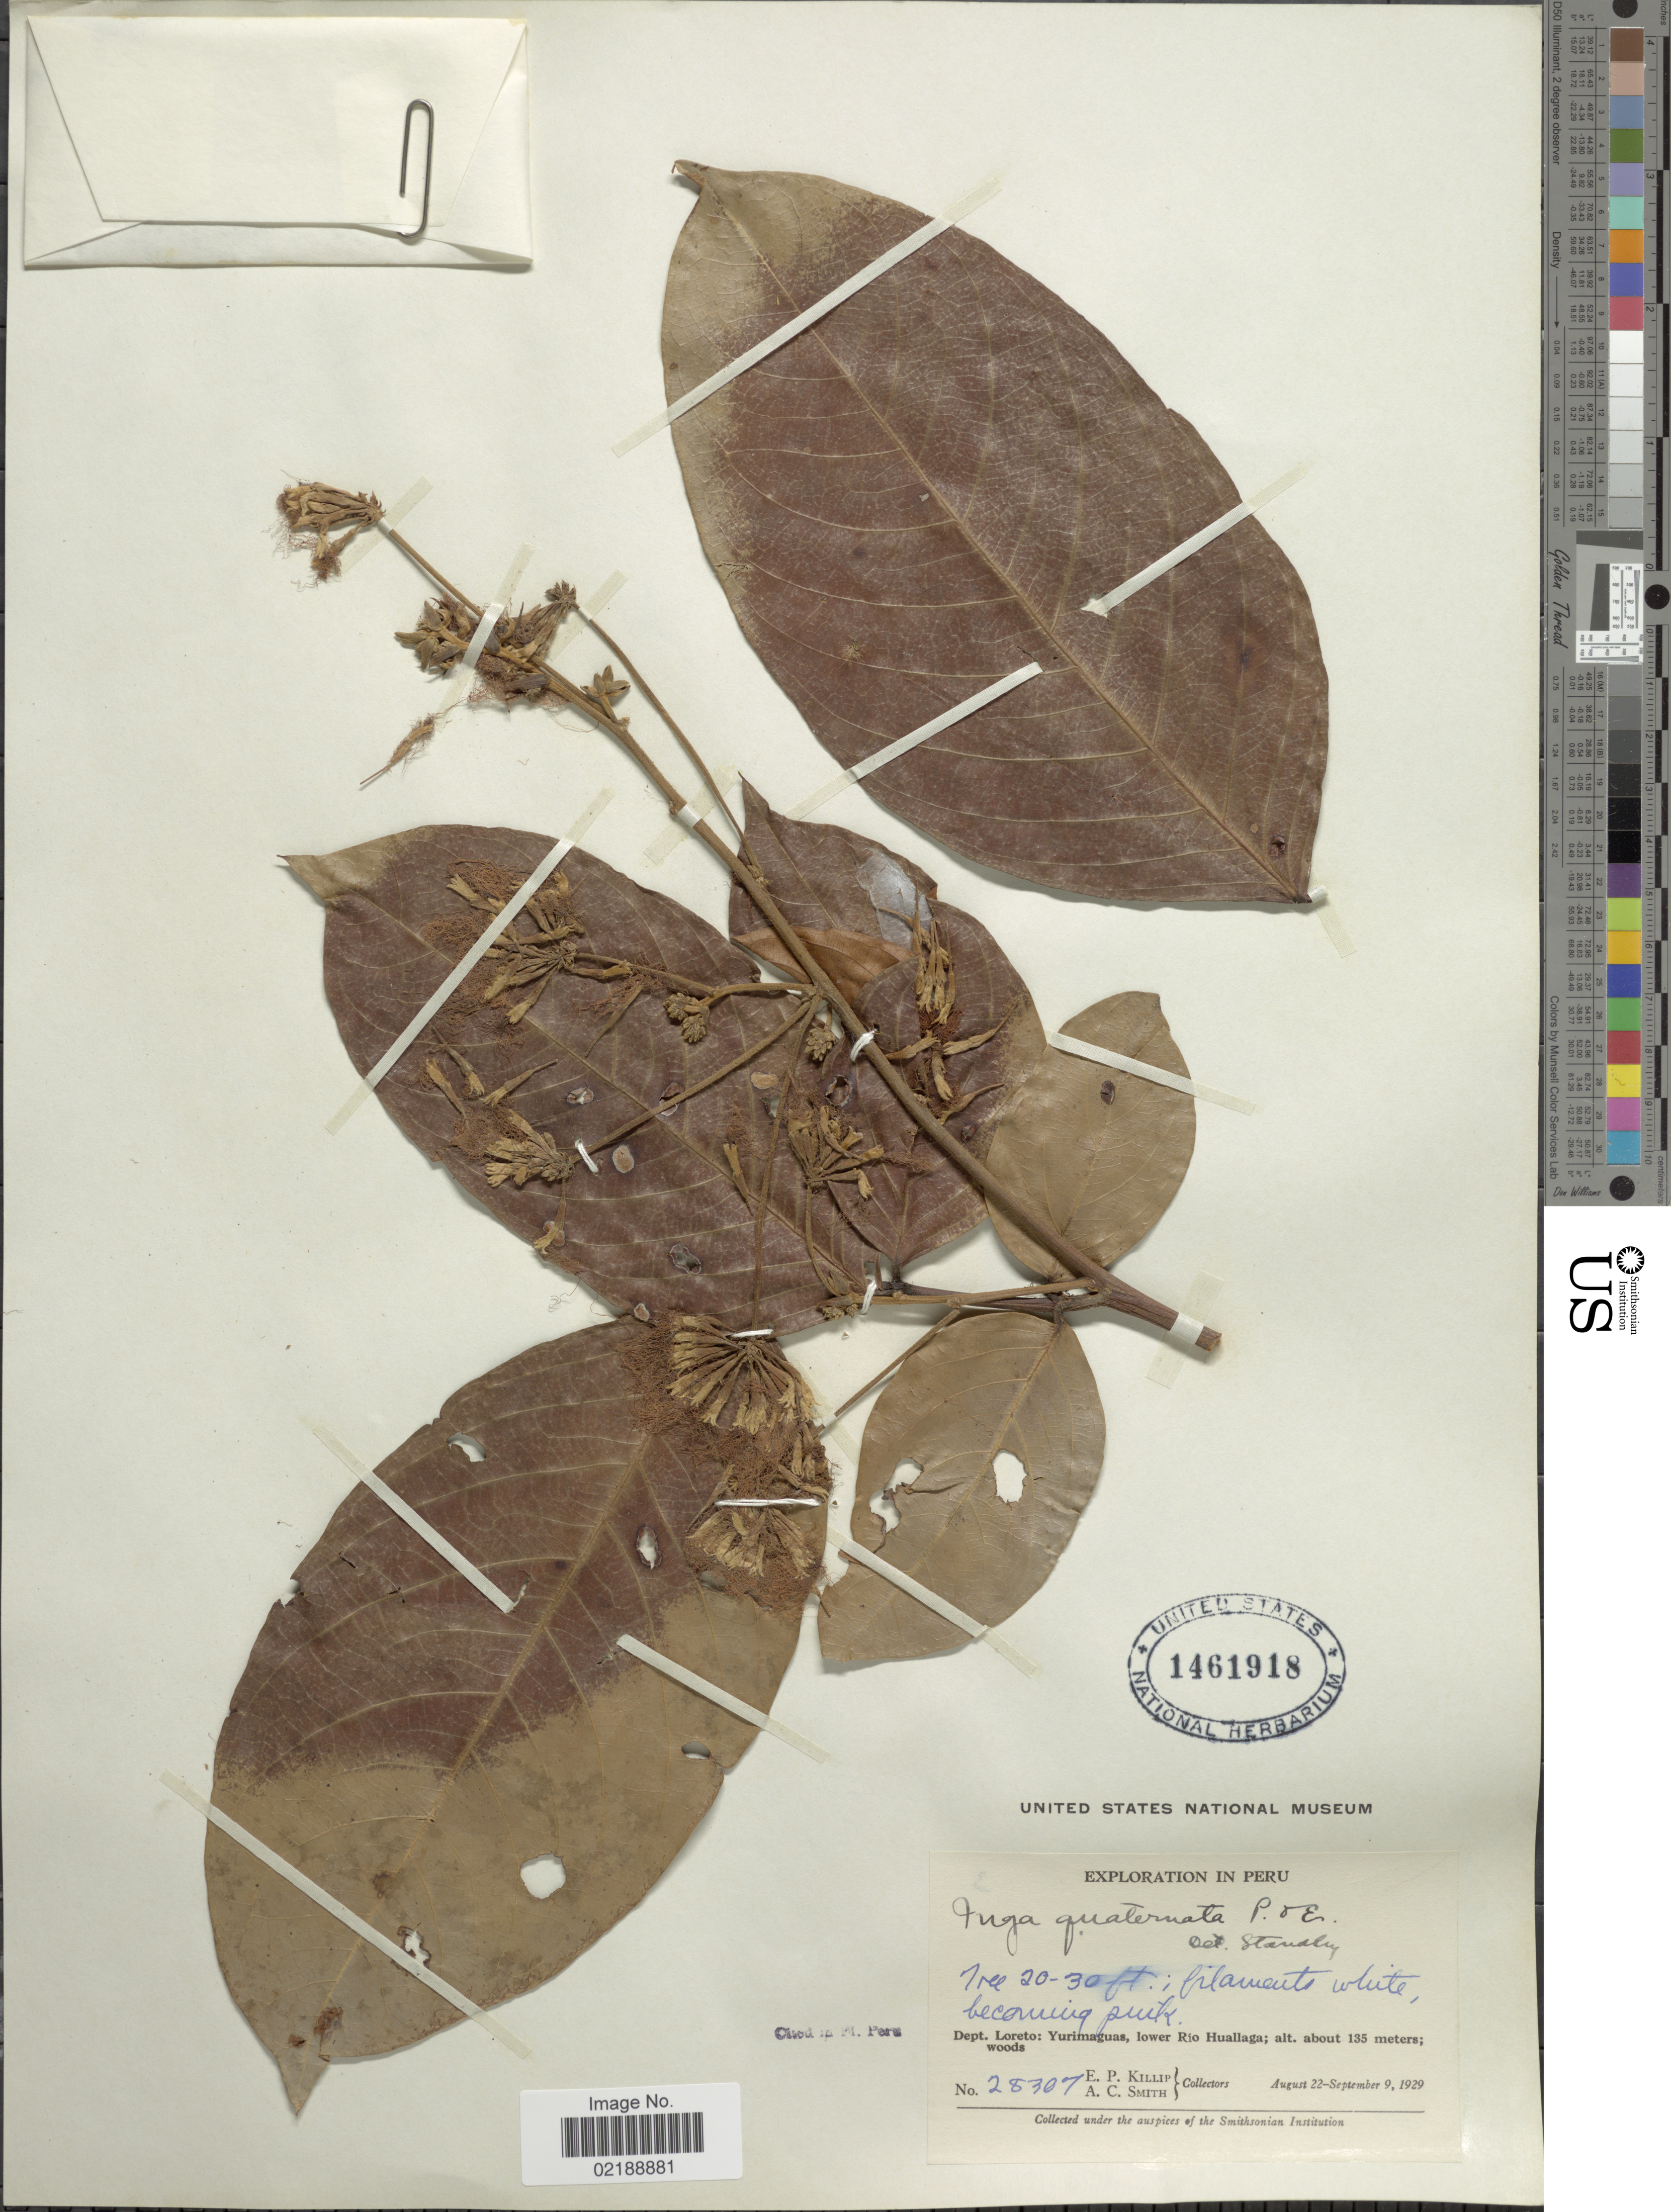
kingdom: Plantae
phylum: Tracheophyta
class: Magnoliopsida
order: Fabales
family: Fabaceae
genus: Inga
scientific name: Inga nobilis subsp. quaternata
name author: (Poepp. & Endl.) T.D. Penn.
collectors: E. P. Killip & A. C. Smith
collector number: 28307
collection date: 1929-08-22/1929-09-09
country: Peru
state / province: Loreto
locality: Dept. Loreto: Yurimaguas, lower Río Huallaga; woods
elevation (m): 135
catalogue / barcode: US 1461918